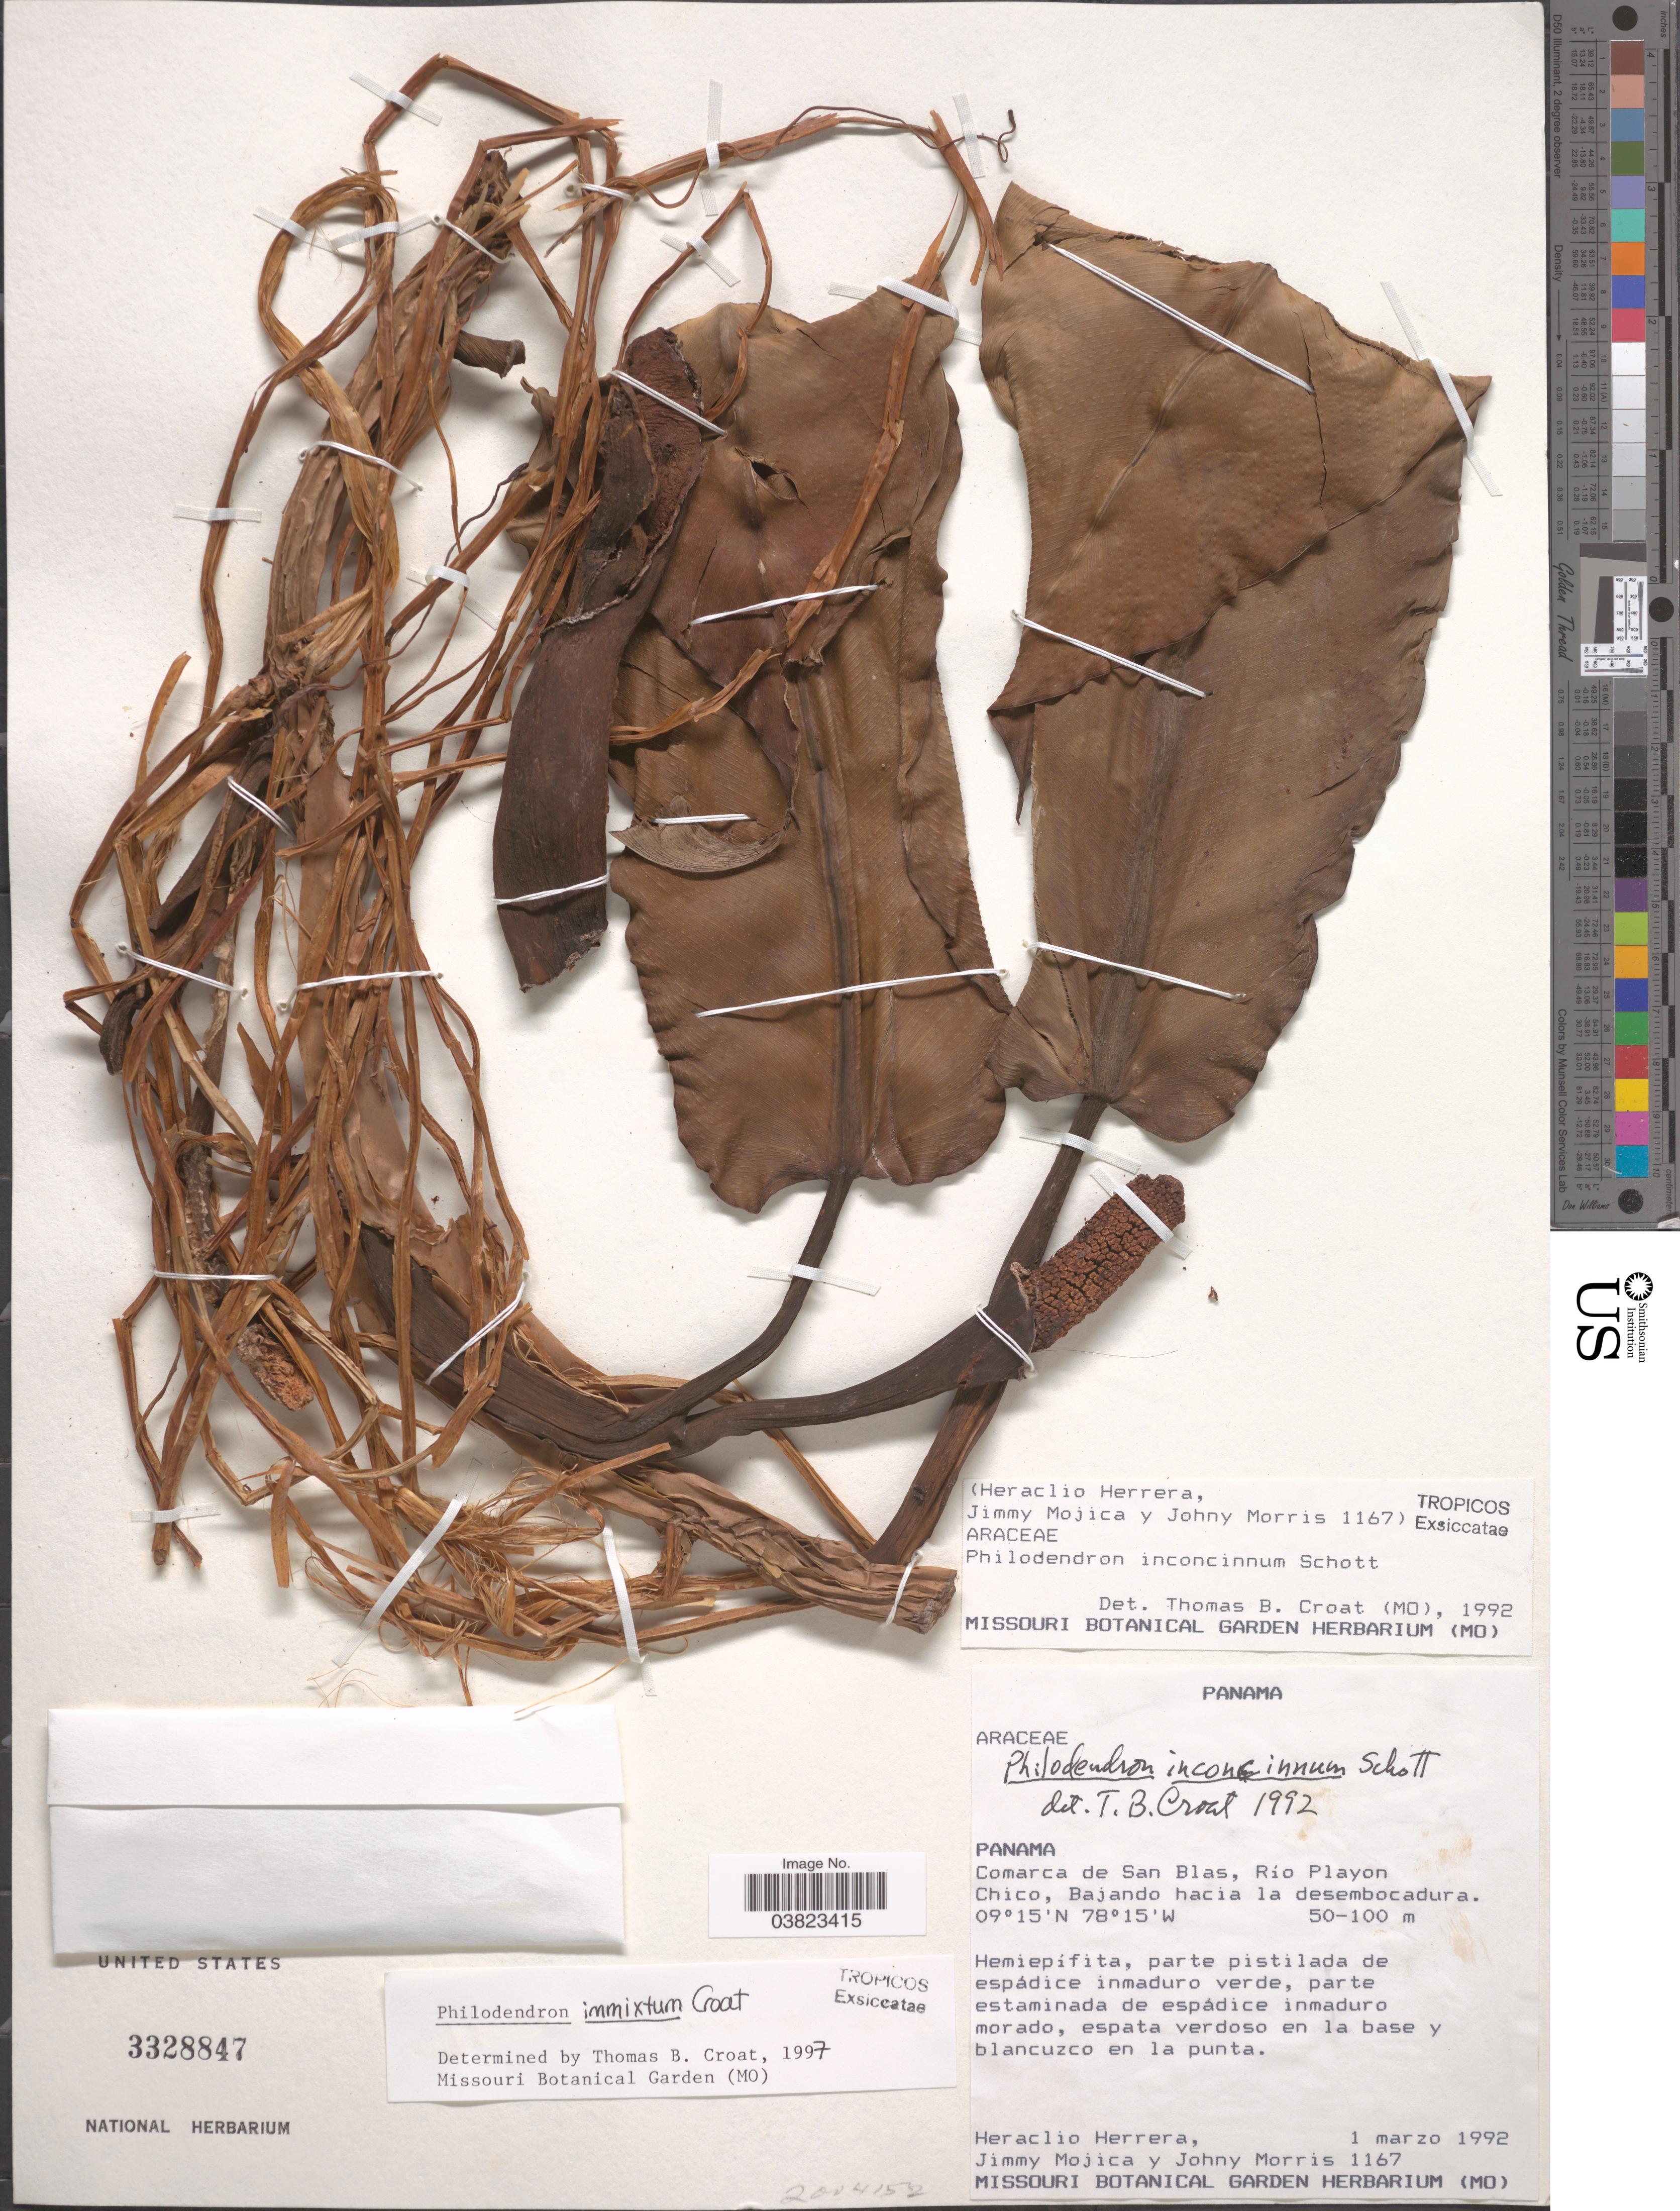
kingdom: Plantae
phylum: Tracheophyta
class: Liliopsida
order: Alismatales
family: Araceae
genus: Philodendron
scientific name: Philodendron immixtum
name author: Croat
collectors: H. Herrera, J. Mojica & J. Morris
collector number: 1167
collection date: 1992-03-01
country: Panama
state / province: Kuna Yala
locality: Comarca de San Blas, Río Playon Chico, Bajando hacia la desembocadura.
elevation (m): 50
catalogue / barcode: US 3328847